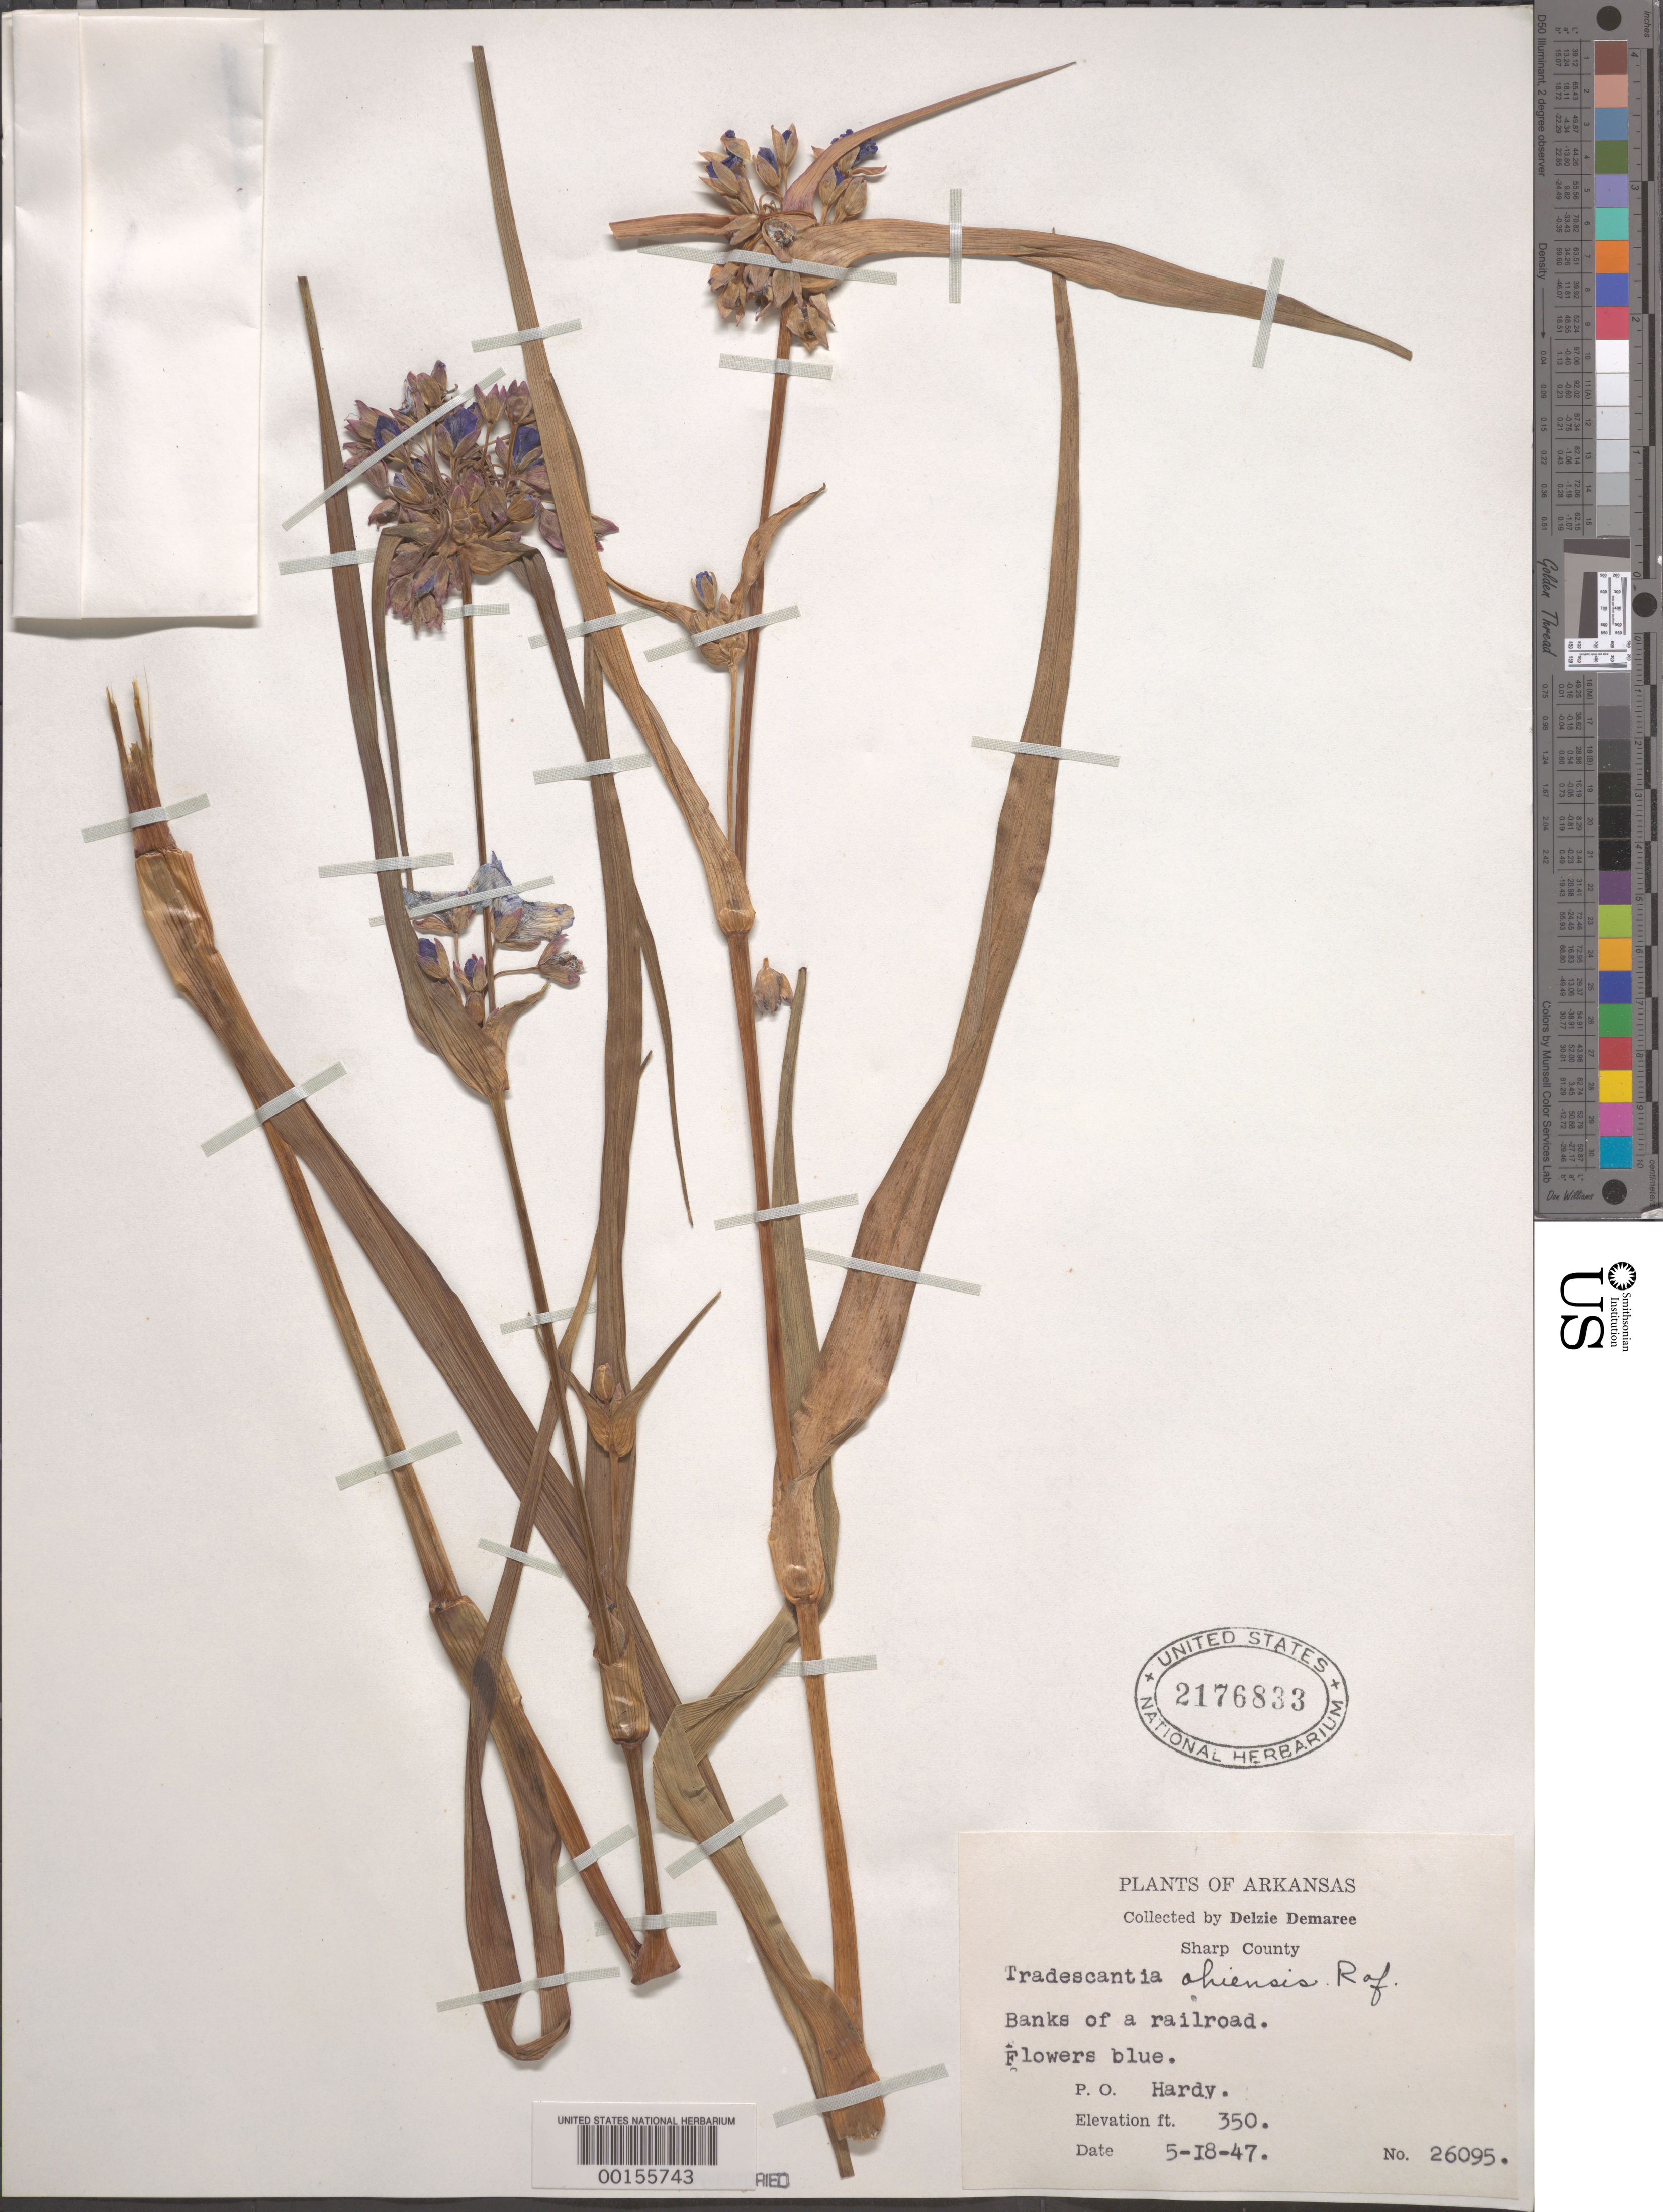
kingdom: Plantae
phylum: Tracheophyta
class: Liliopsida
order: Commelinales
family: Commelinaceae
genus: Tradescantia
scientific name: Tradescantia ohiensis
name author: Raf.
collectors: D. Demaree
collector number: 26095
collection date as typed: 18 May 1947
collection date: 1947-05-18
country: United States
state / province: Arkansas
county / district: Sharp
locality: Hardy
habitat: Banks above railroad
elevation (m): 350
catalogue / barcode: US 2176833